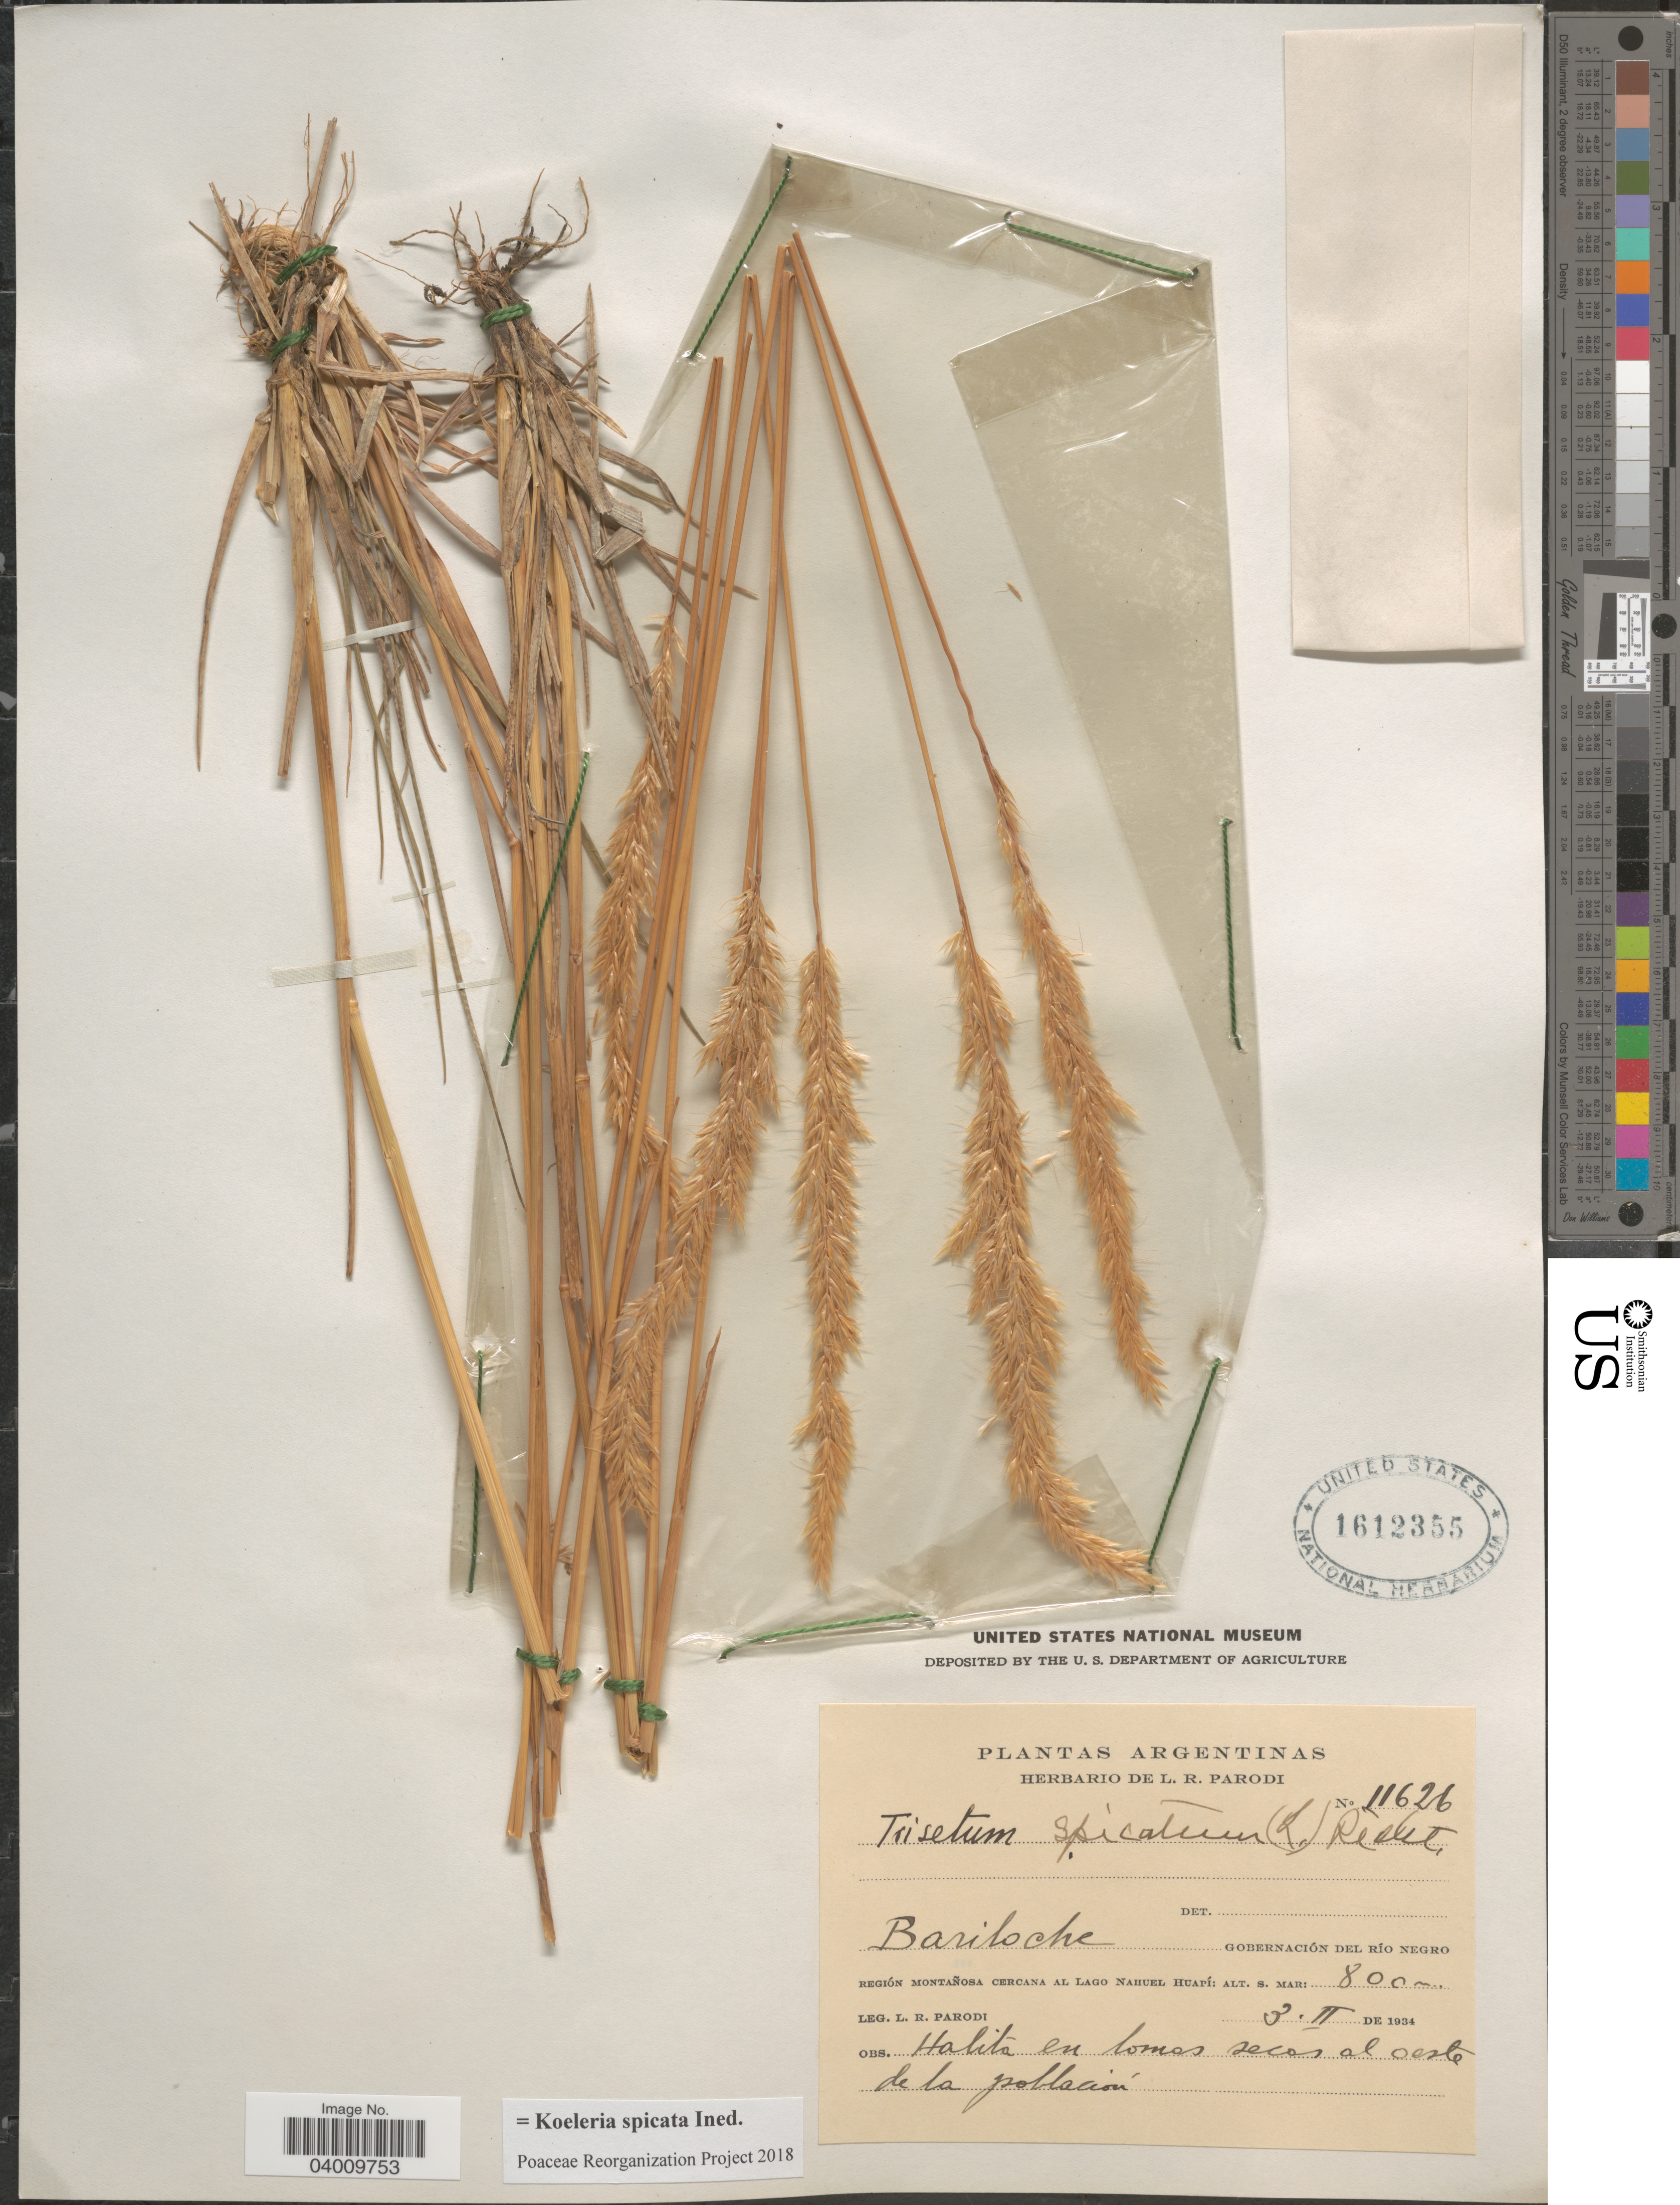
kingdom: Plantae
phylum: Tracheophyta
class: Liliopsida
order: Poales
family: Poaceae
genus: Koeleria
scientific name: Koeleria spicata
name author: (L.) Barberá et al.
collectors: L. R. Parodi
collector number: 11626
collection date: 1934-02-03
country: Argentina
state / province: Rio Negro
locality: Bariloche Gobernación del Río Negro. Región Montañosa cercana al Lago Nahuel Huapí.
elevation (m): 800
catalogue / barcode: US 1612355